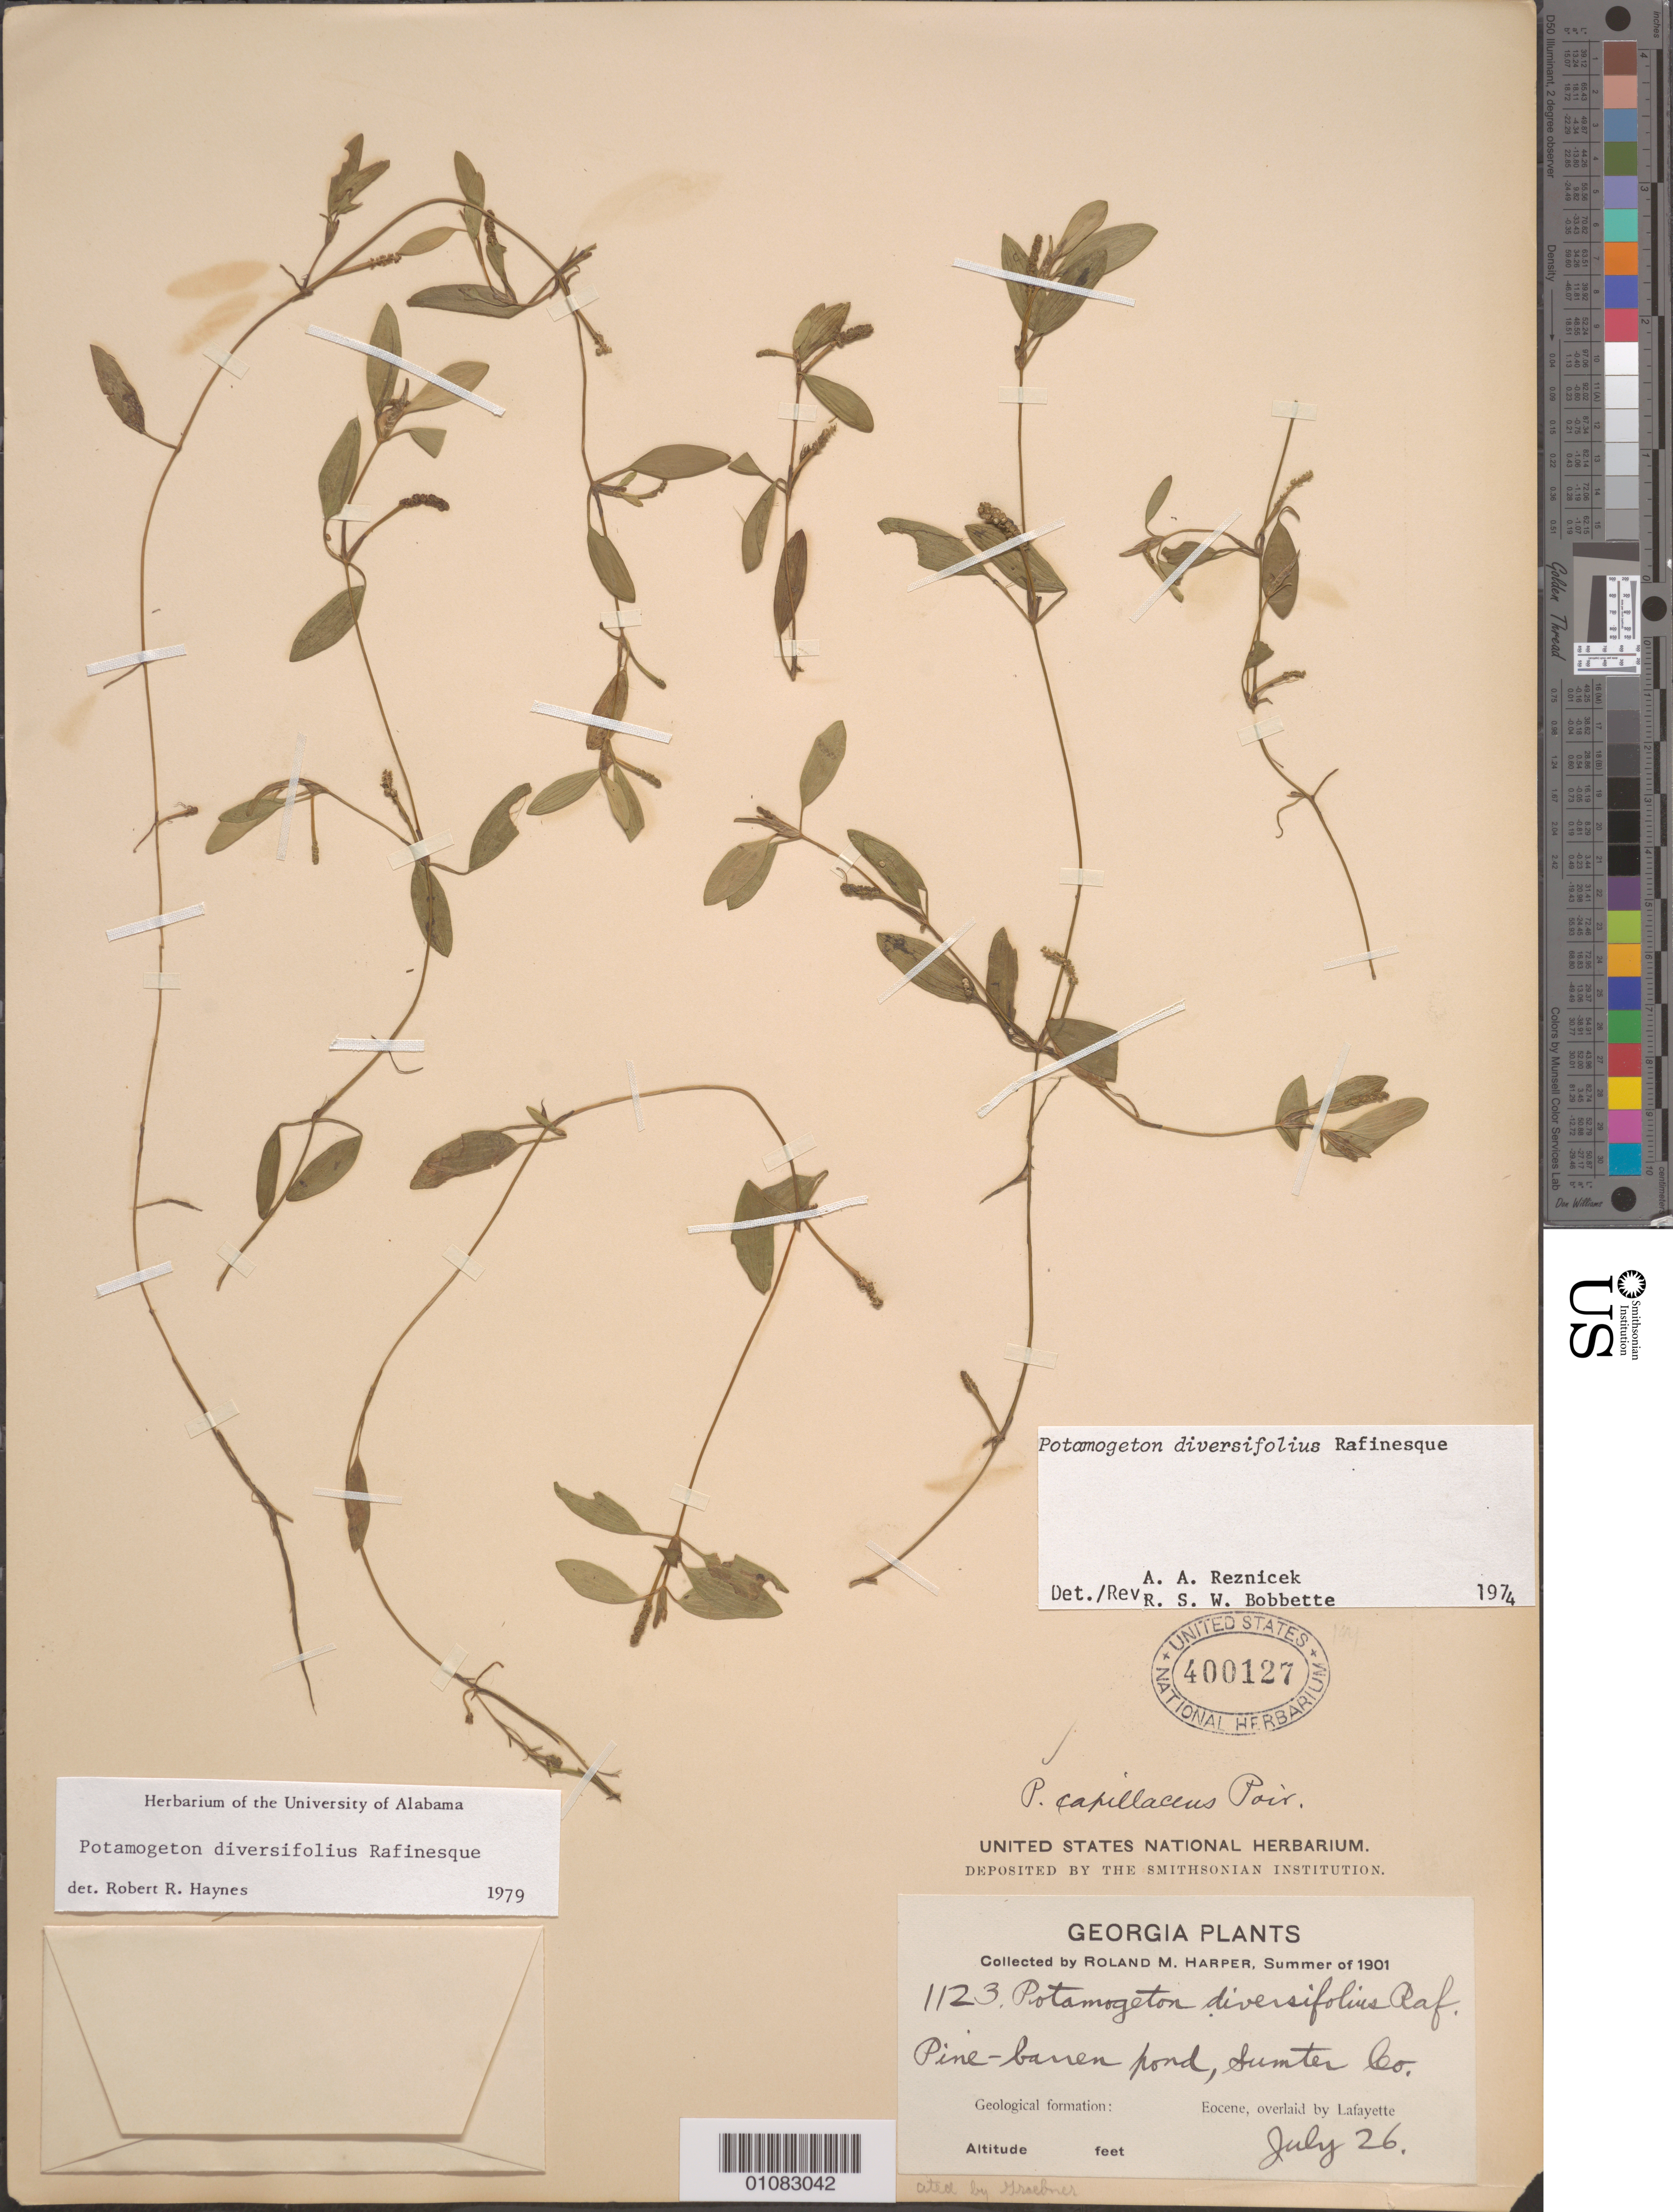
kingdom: Plantae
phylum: Tracheophyta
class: Liliopsida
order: Alismatales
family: Potamogetonaceae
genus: Potamogeton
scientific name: Potamogeton diversifolius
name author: Raf.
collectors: R. M. Harper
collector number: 1123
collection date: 1901-07-26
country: United States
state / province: Georgia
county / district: Sumter County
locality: Pine- Barren Pond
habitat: Geological formation: Eocene, overlaid by Lafayette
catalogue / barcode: US 400127